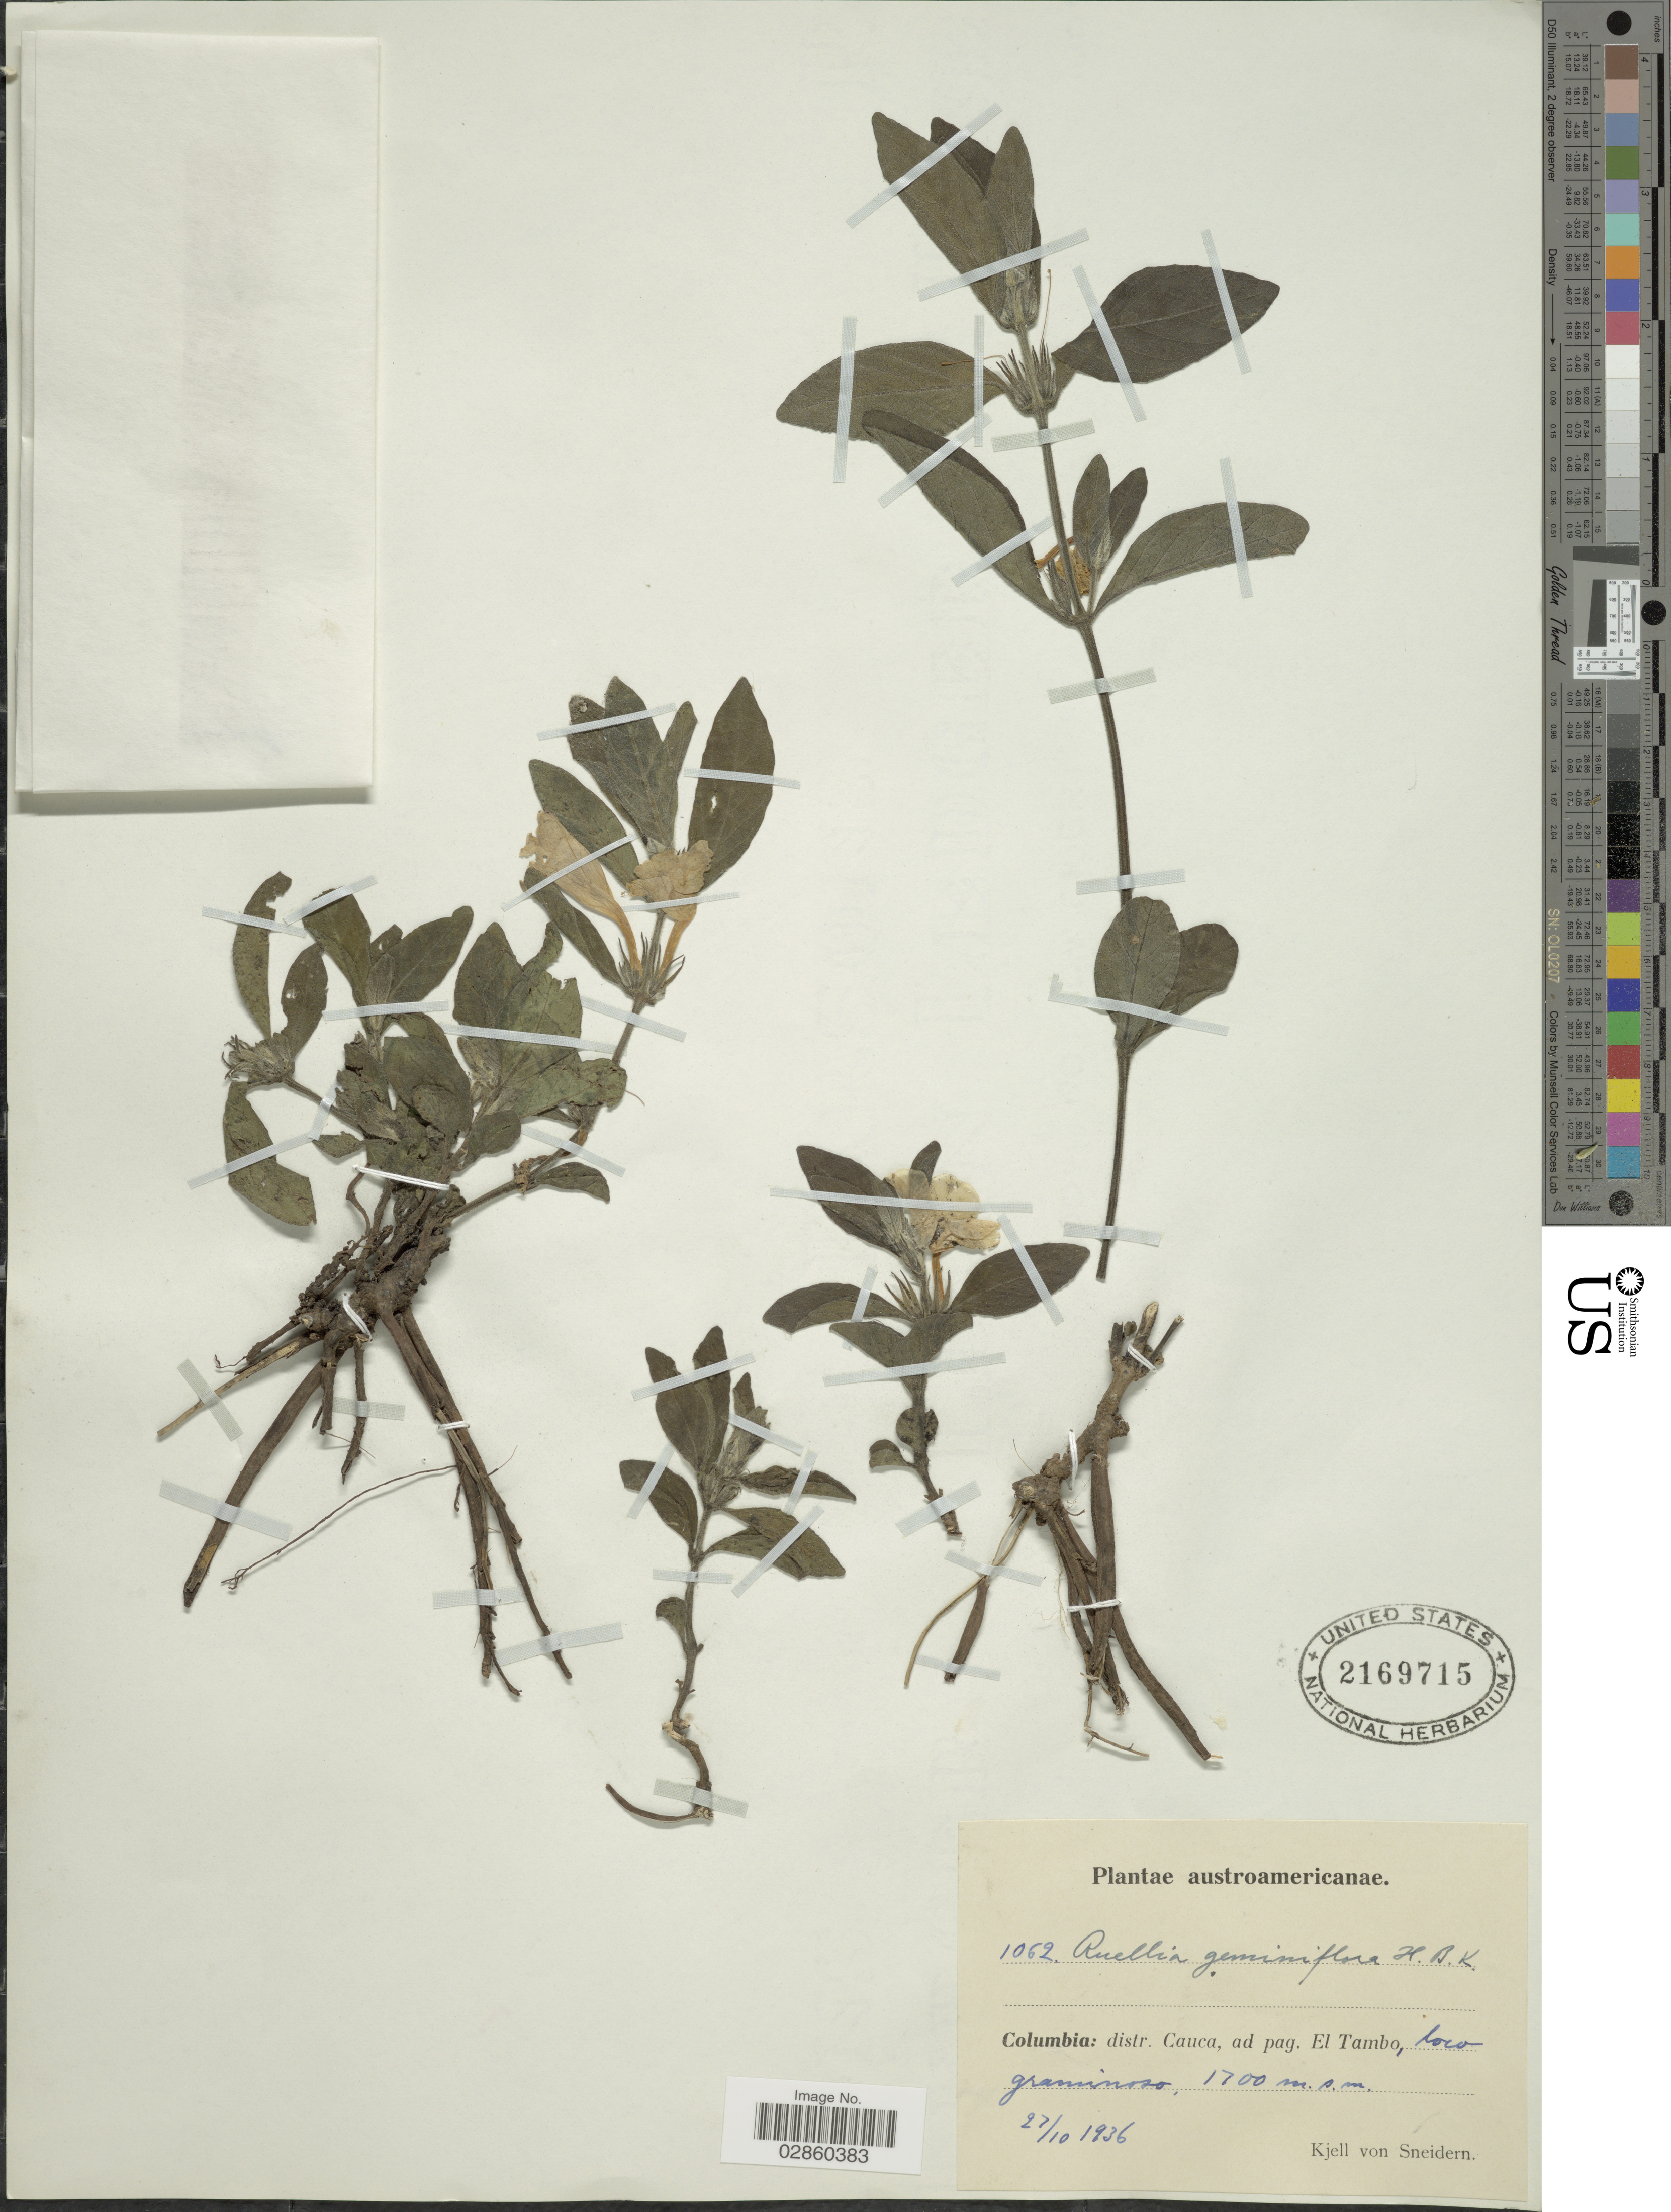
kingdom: Plantae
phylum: Tracheophyta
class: Magnoliopsida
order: Lamiales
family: Acanthaceae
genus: Ruellia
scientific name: Ruellia geminiflora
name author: Kunth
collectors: K. von Sneidern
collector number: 1062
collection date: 1936-10-27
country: Colombia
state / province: Cauca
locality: Distr. Cauca, ad pag. El Tambo, loco graminoso.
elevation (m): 1700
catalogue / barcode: US 2169715